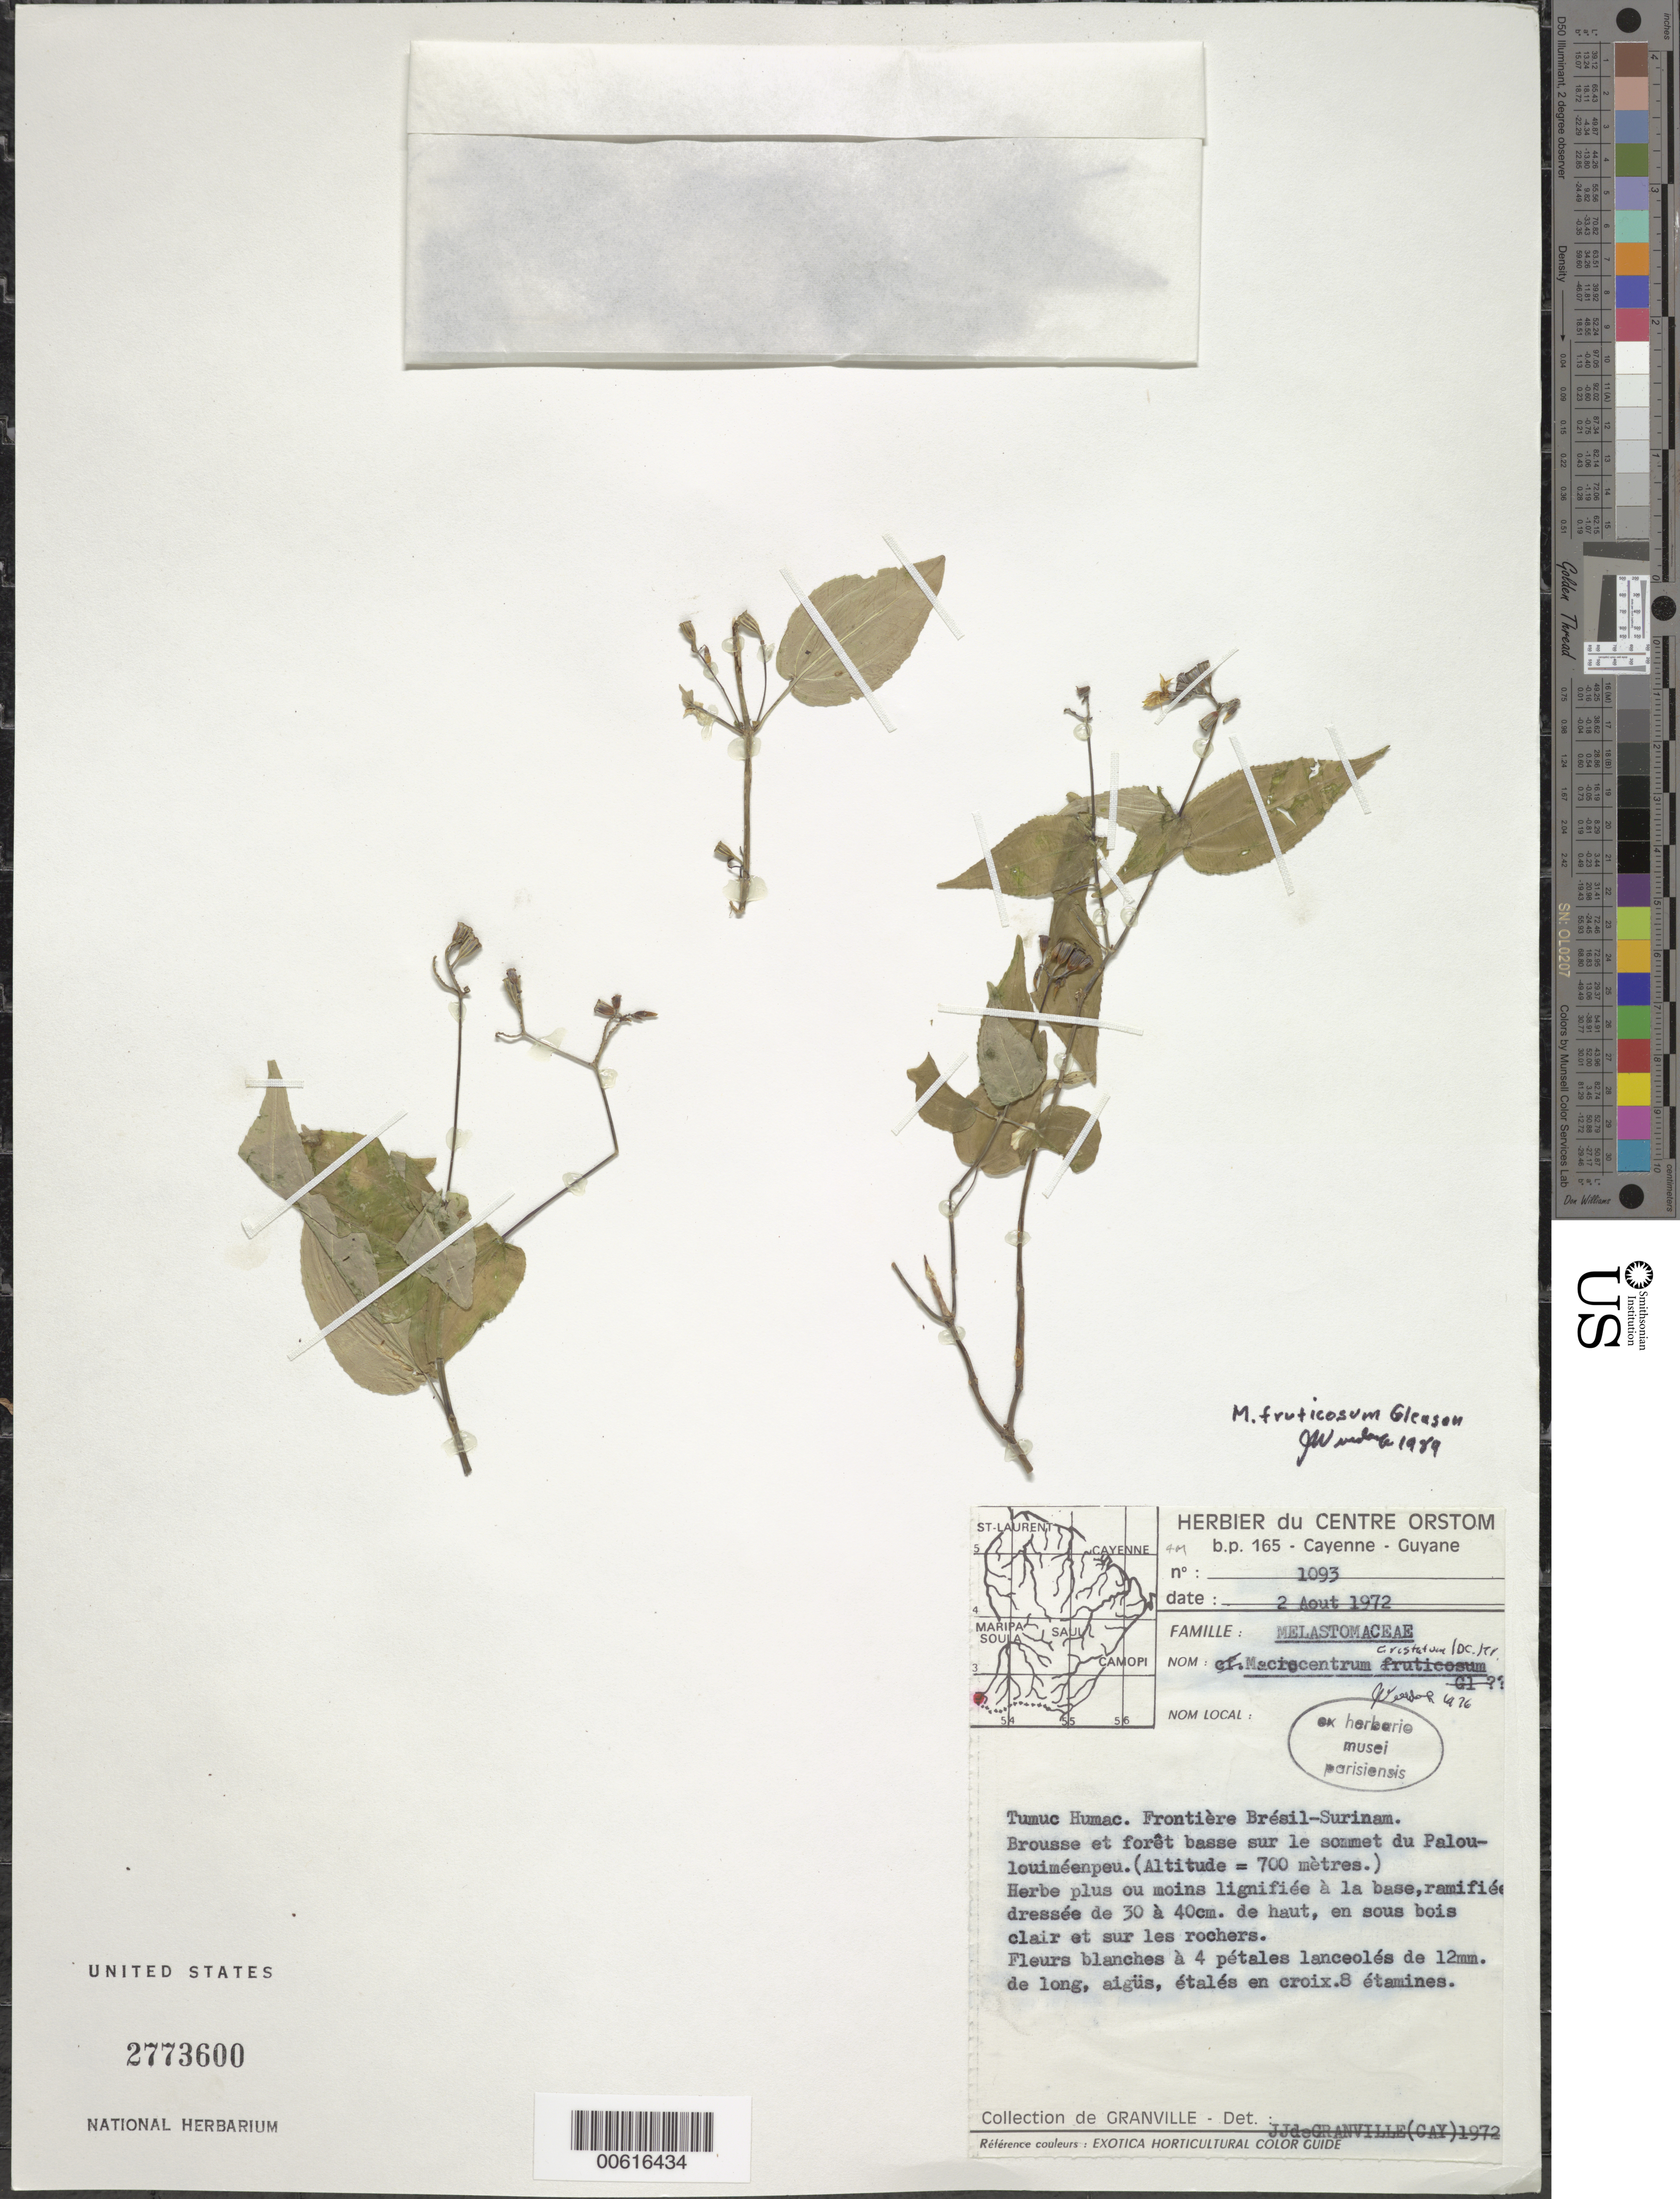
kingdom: Plantae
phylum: Tracheophyta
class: Magnoliopsida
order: Myrtales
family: Melastomataceae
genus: Macrocentrum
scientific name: Macrocentrum fruticosum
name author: Gleason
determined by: Wurdack, John J., (US), US (UNITED STATES)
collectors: J.-J. de Granville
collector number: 1093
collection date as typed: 2-Aug-72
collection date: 1972-08-02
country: Suriname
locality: Tumuc-Humac, Surinam-Brazil frontier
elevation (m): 700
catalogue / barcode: US 2773600